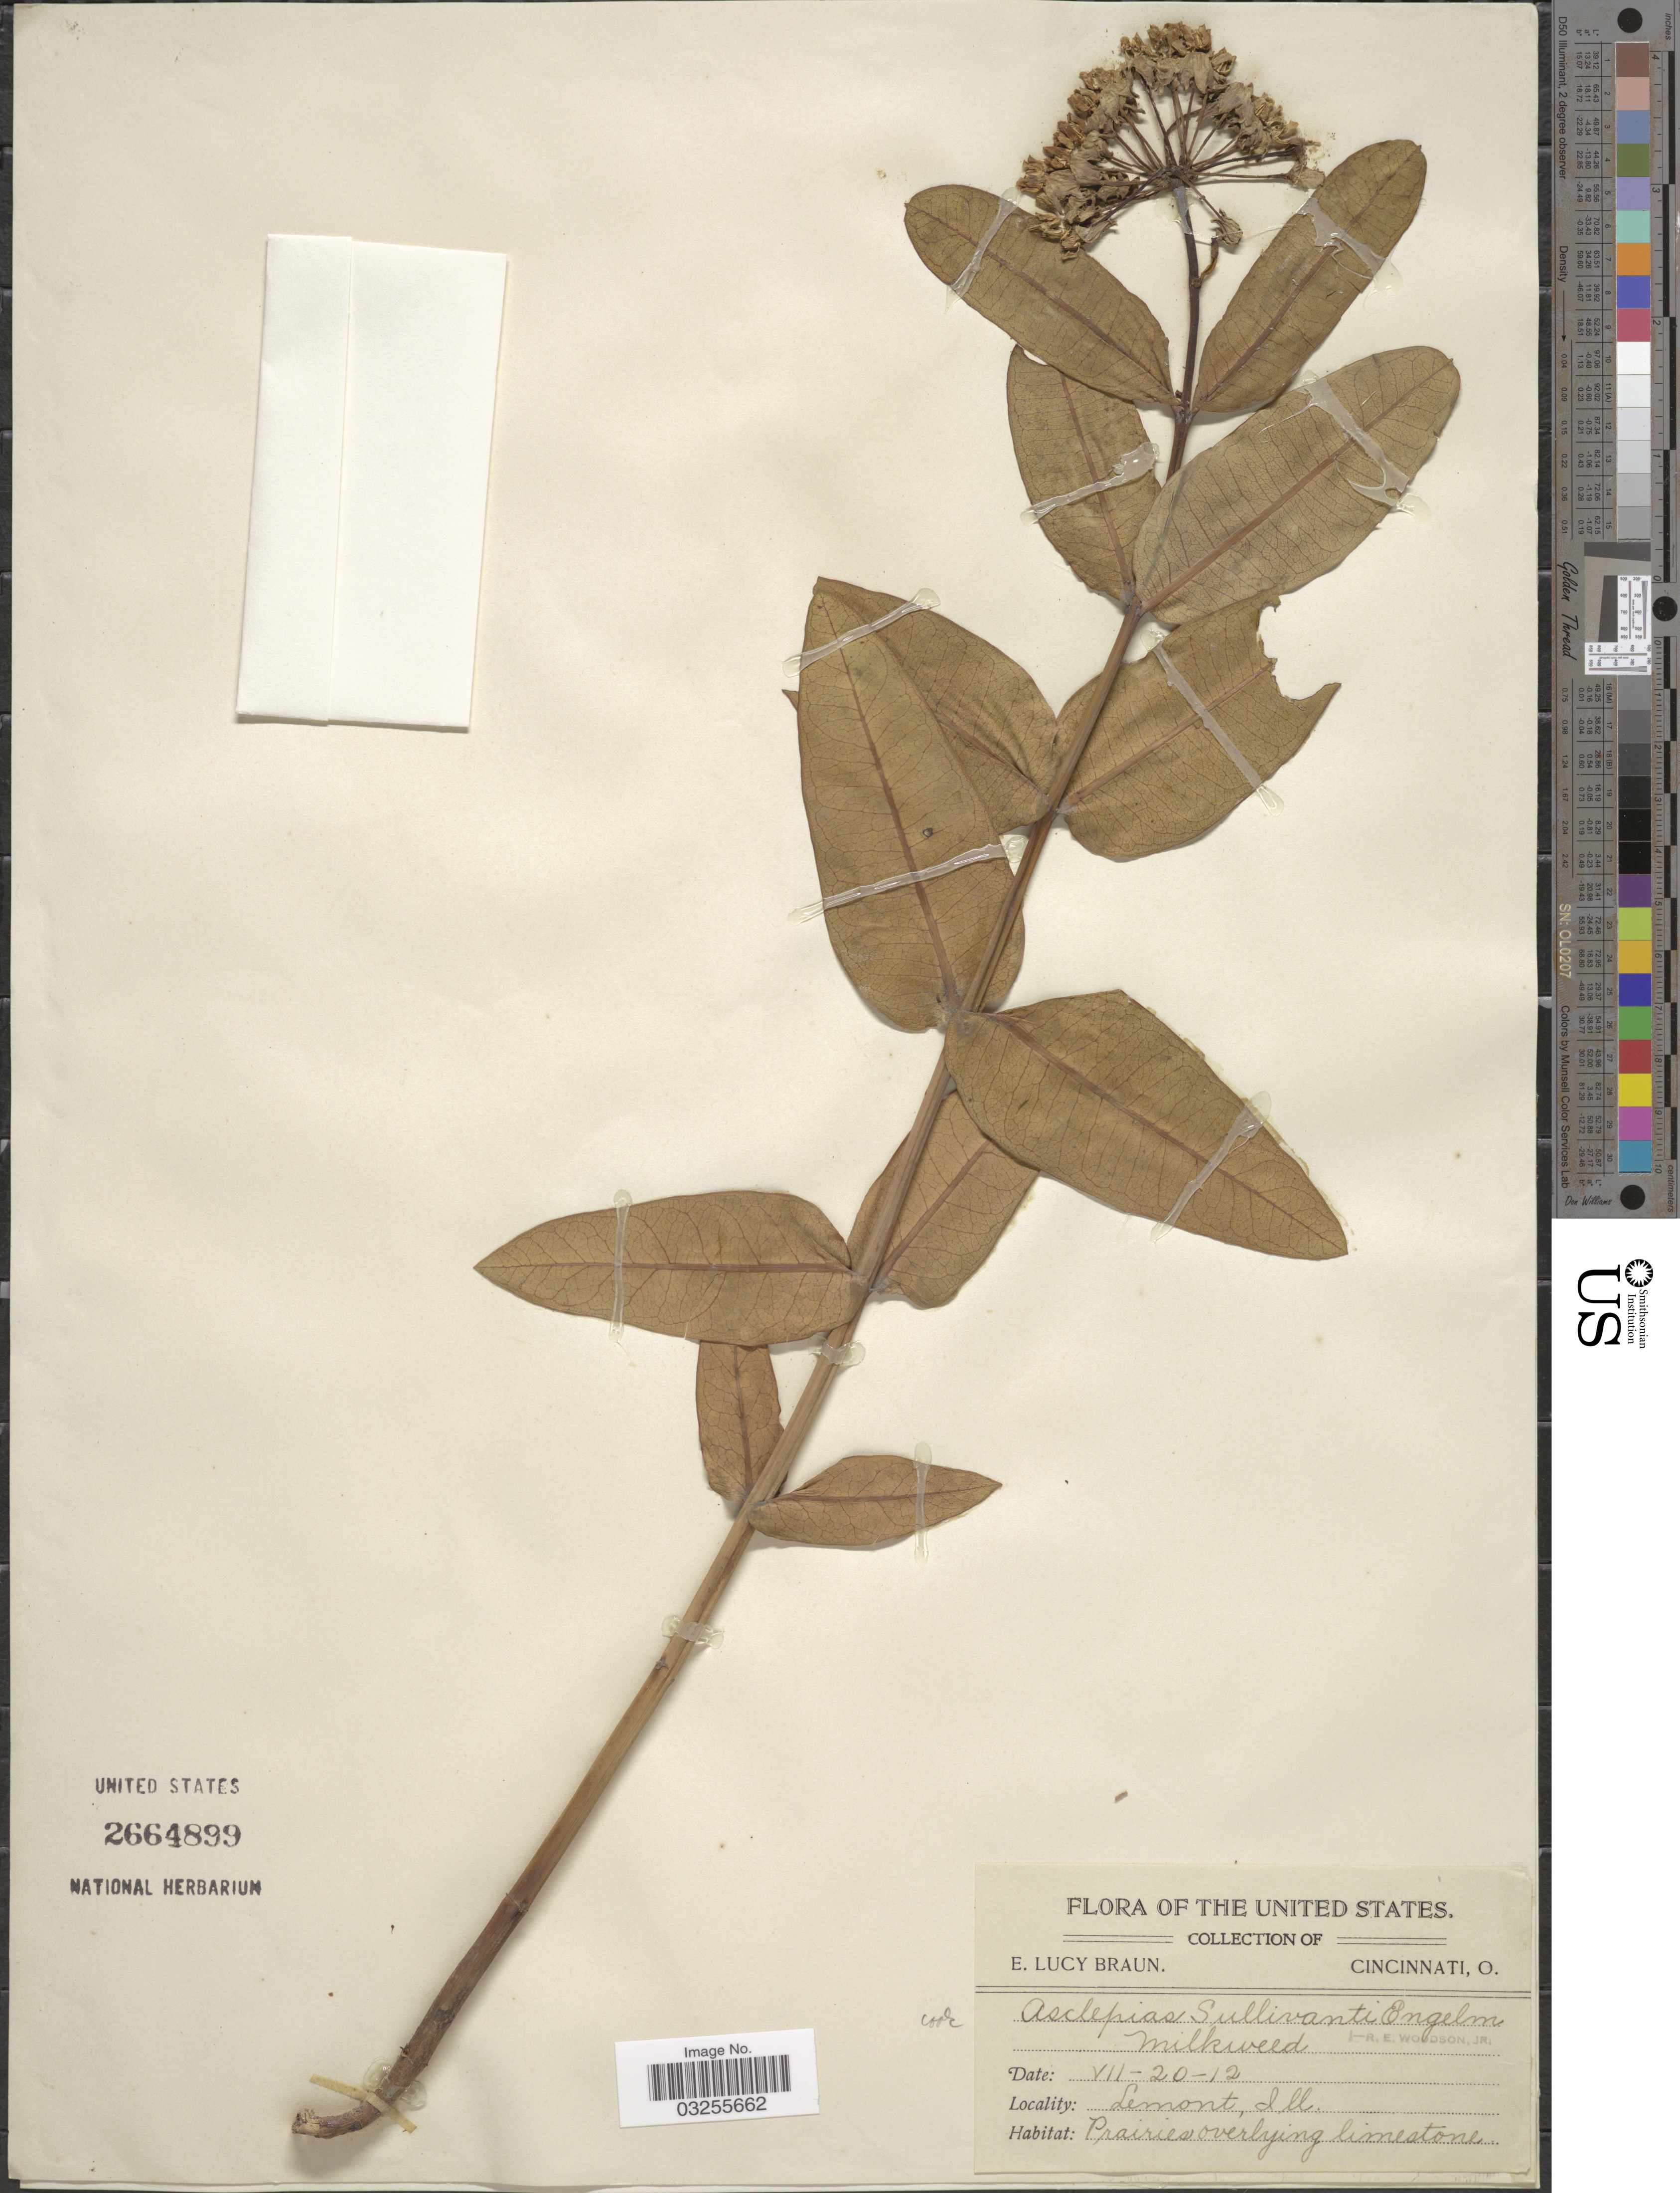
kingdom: Plantae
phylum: Tracheophyta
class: Magnoliopsida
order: Gentianales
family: Apocynaceae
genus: Asclepias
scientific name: Asclepias sullivantii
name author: Engelm. ex A. Gray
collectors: E. Braun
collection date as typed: Transcribed d/m/y: 20/7/12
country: United States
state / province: Illinois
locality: Lemont, Ill.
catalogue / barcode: US 2664899